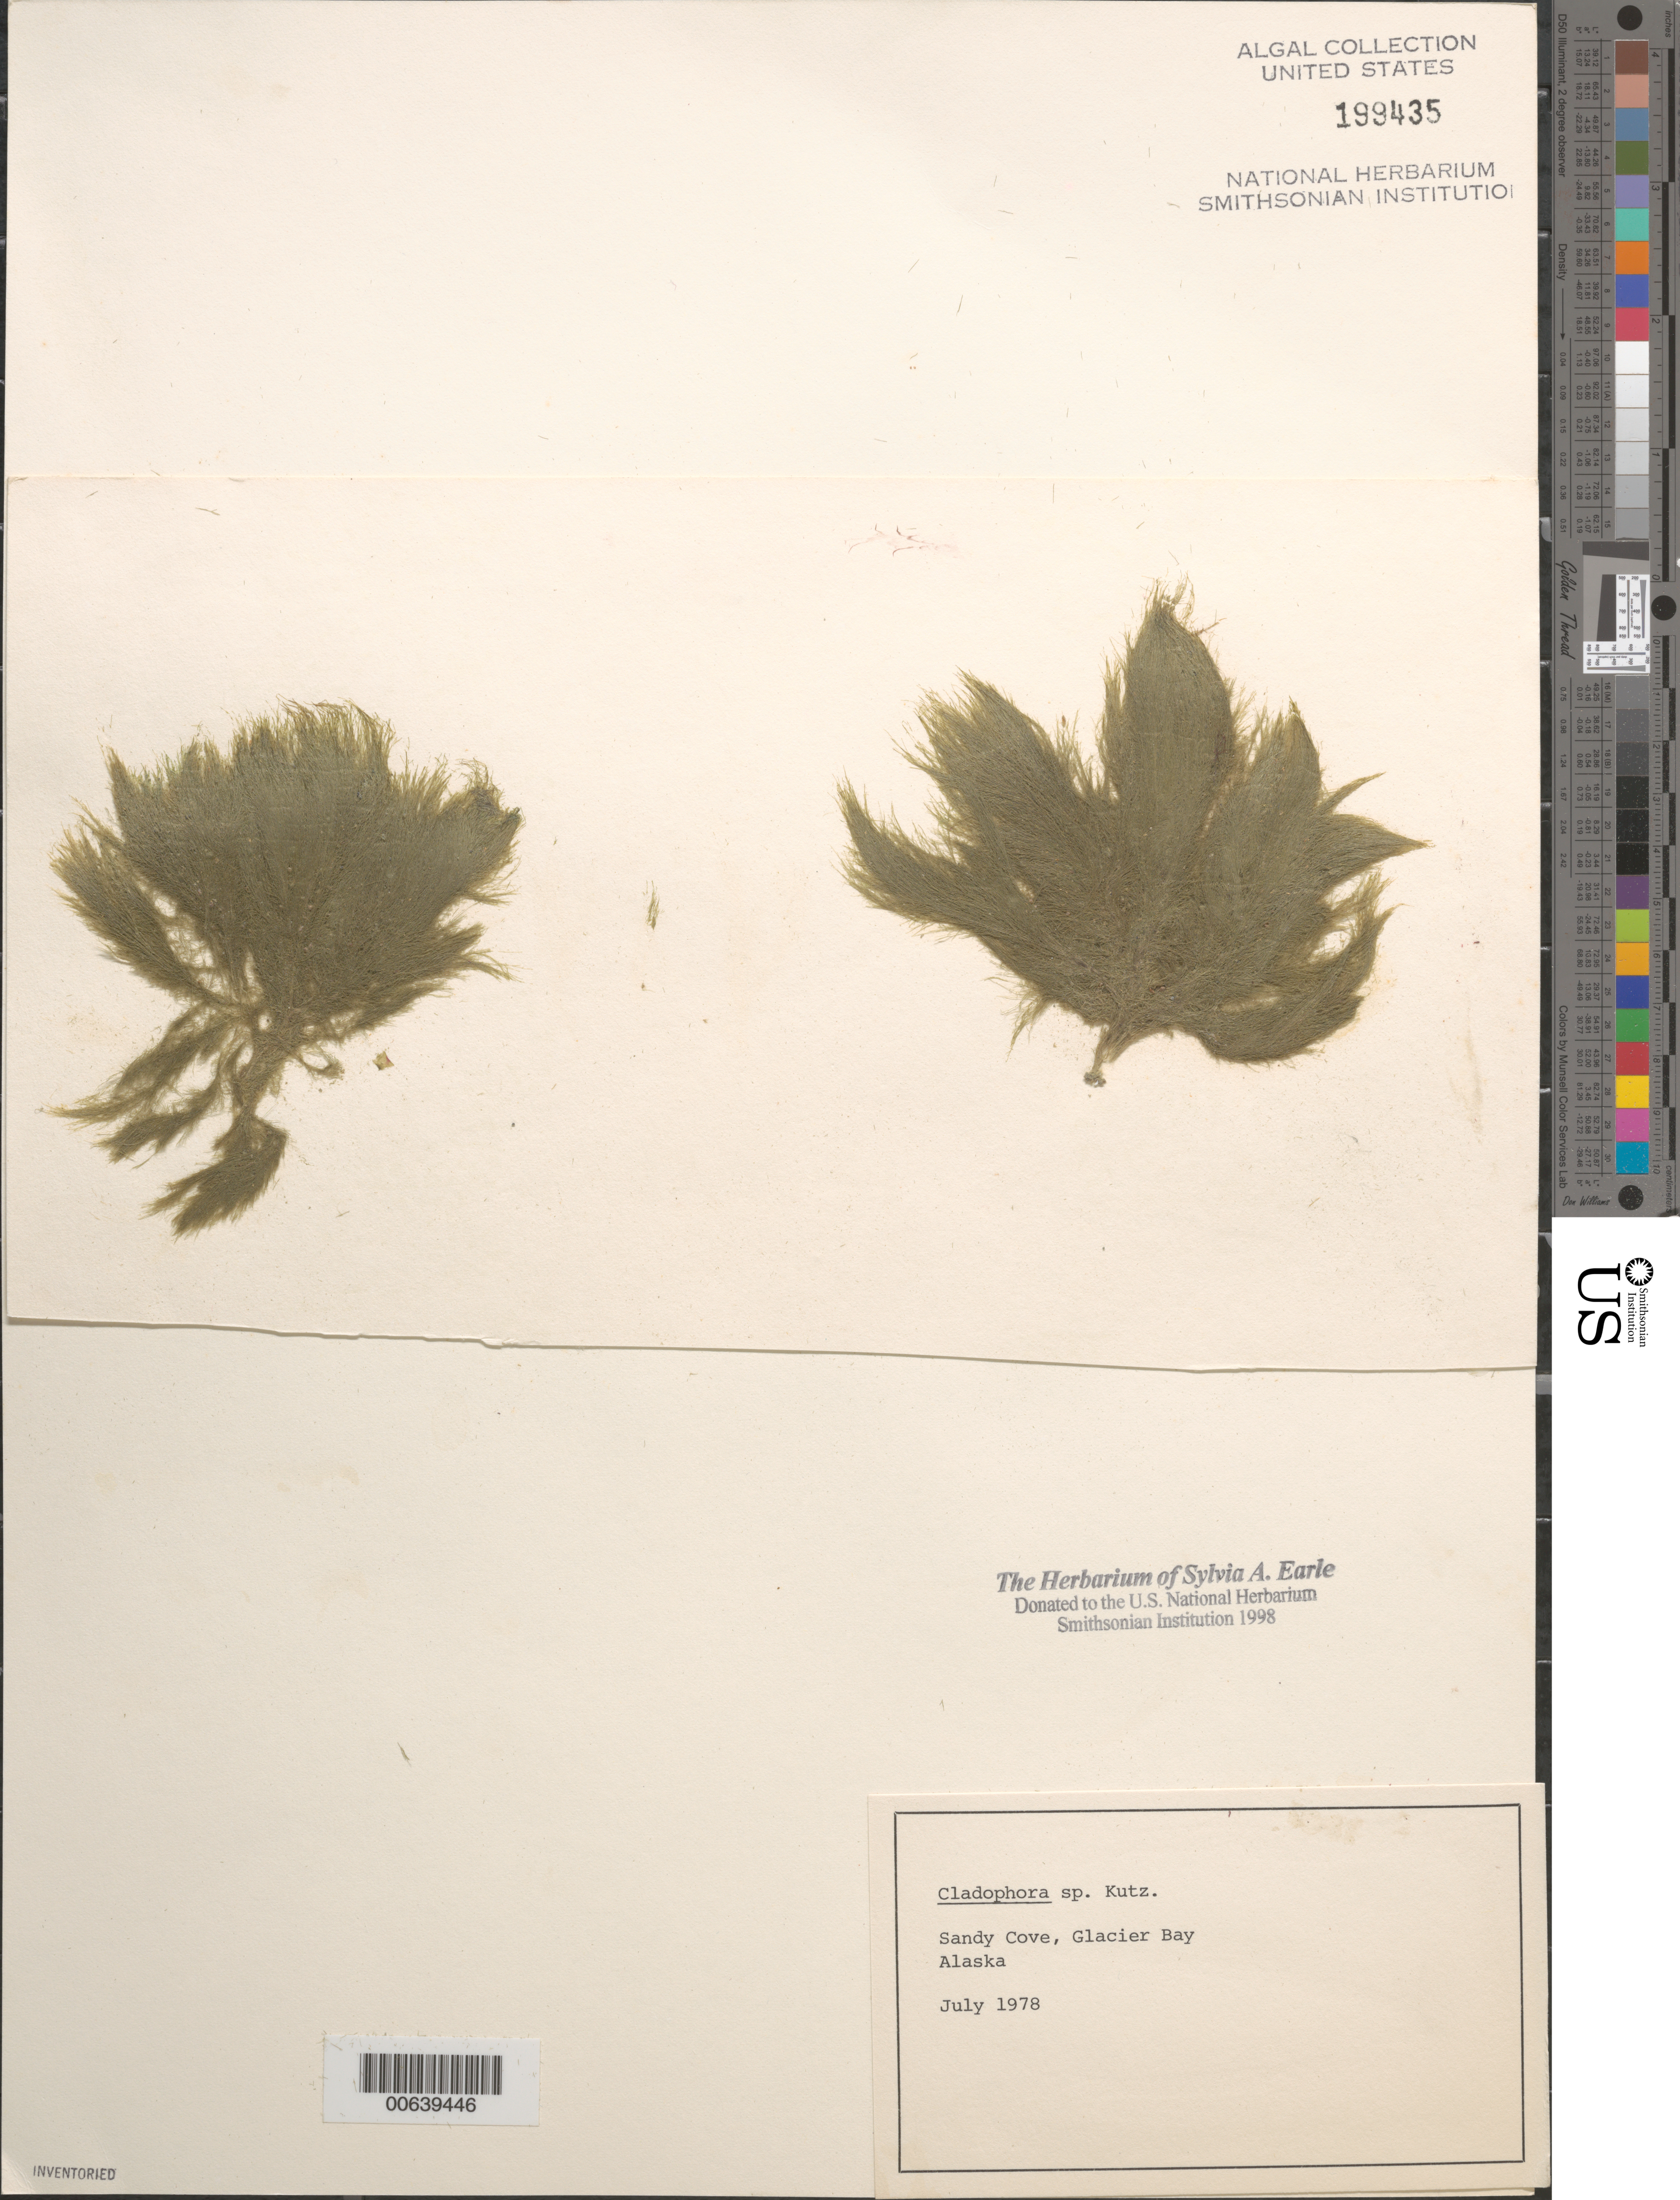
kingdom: Plantae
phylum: Chlorophyta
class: Ulvophyceae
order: Cladophorales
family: Cladophoraceae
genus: Cladophora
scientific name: Cladophora sp.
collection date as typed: Jul 1978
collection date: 1978-07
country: United States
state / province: Alaska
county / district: Skagway-Yakutat-Angoon Division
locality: Sandy Cove, Glacier Bay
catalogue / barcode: US 199435